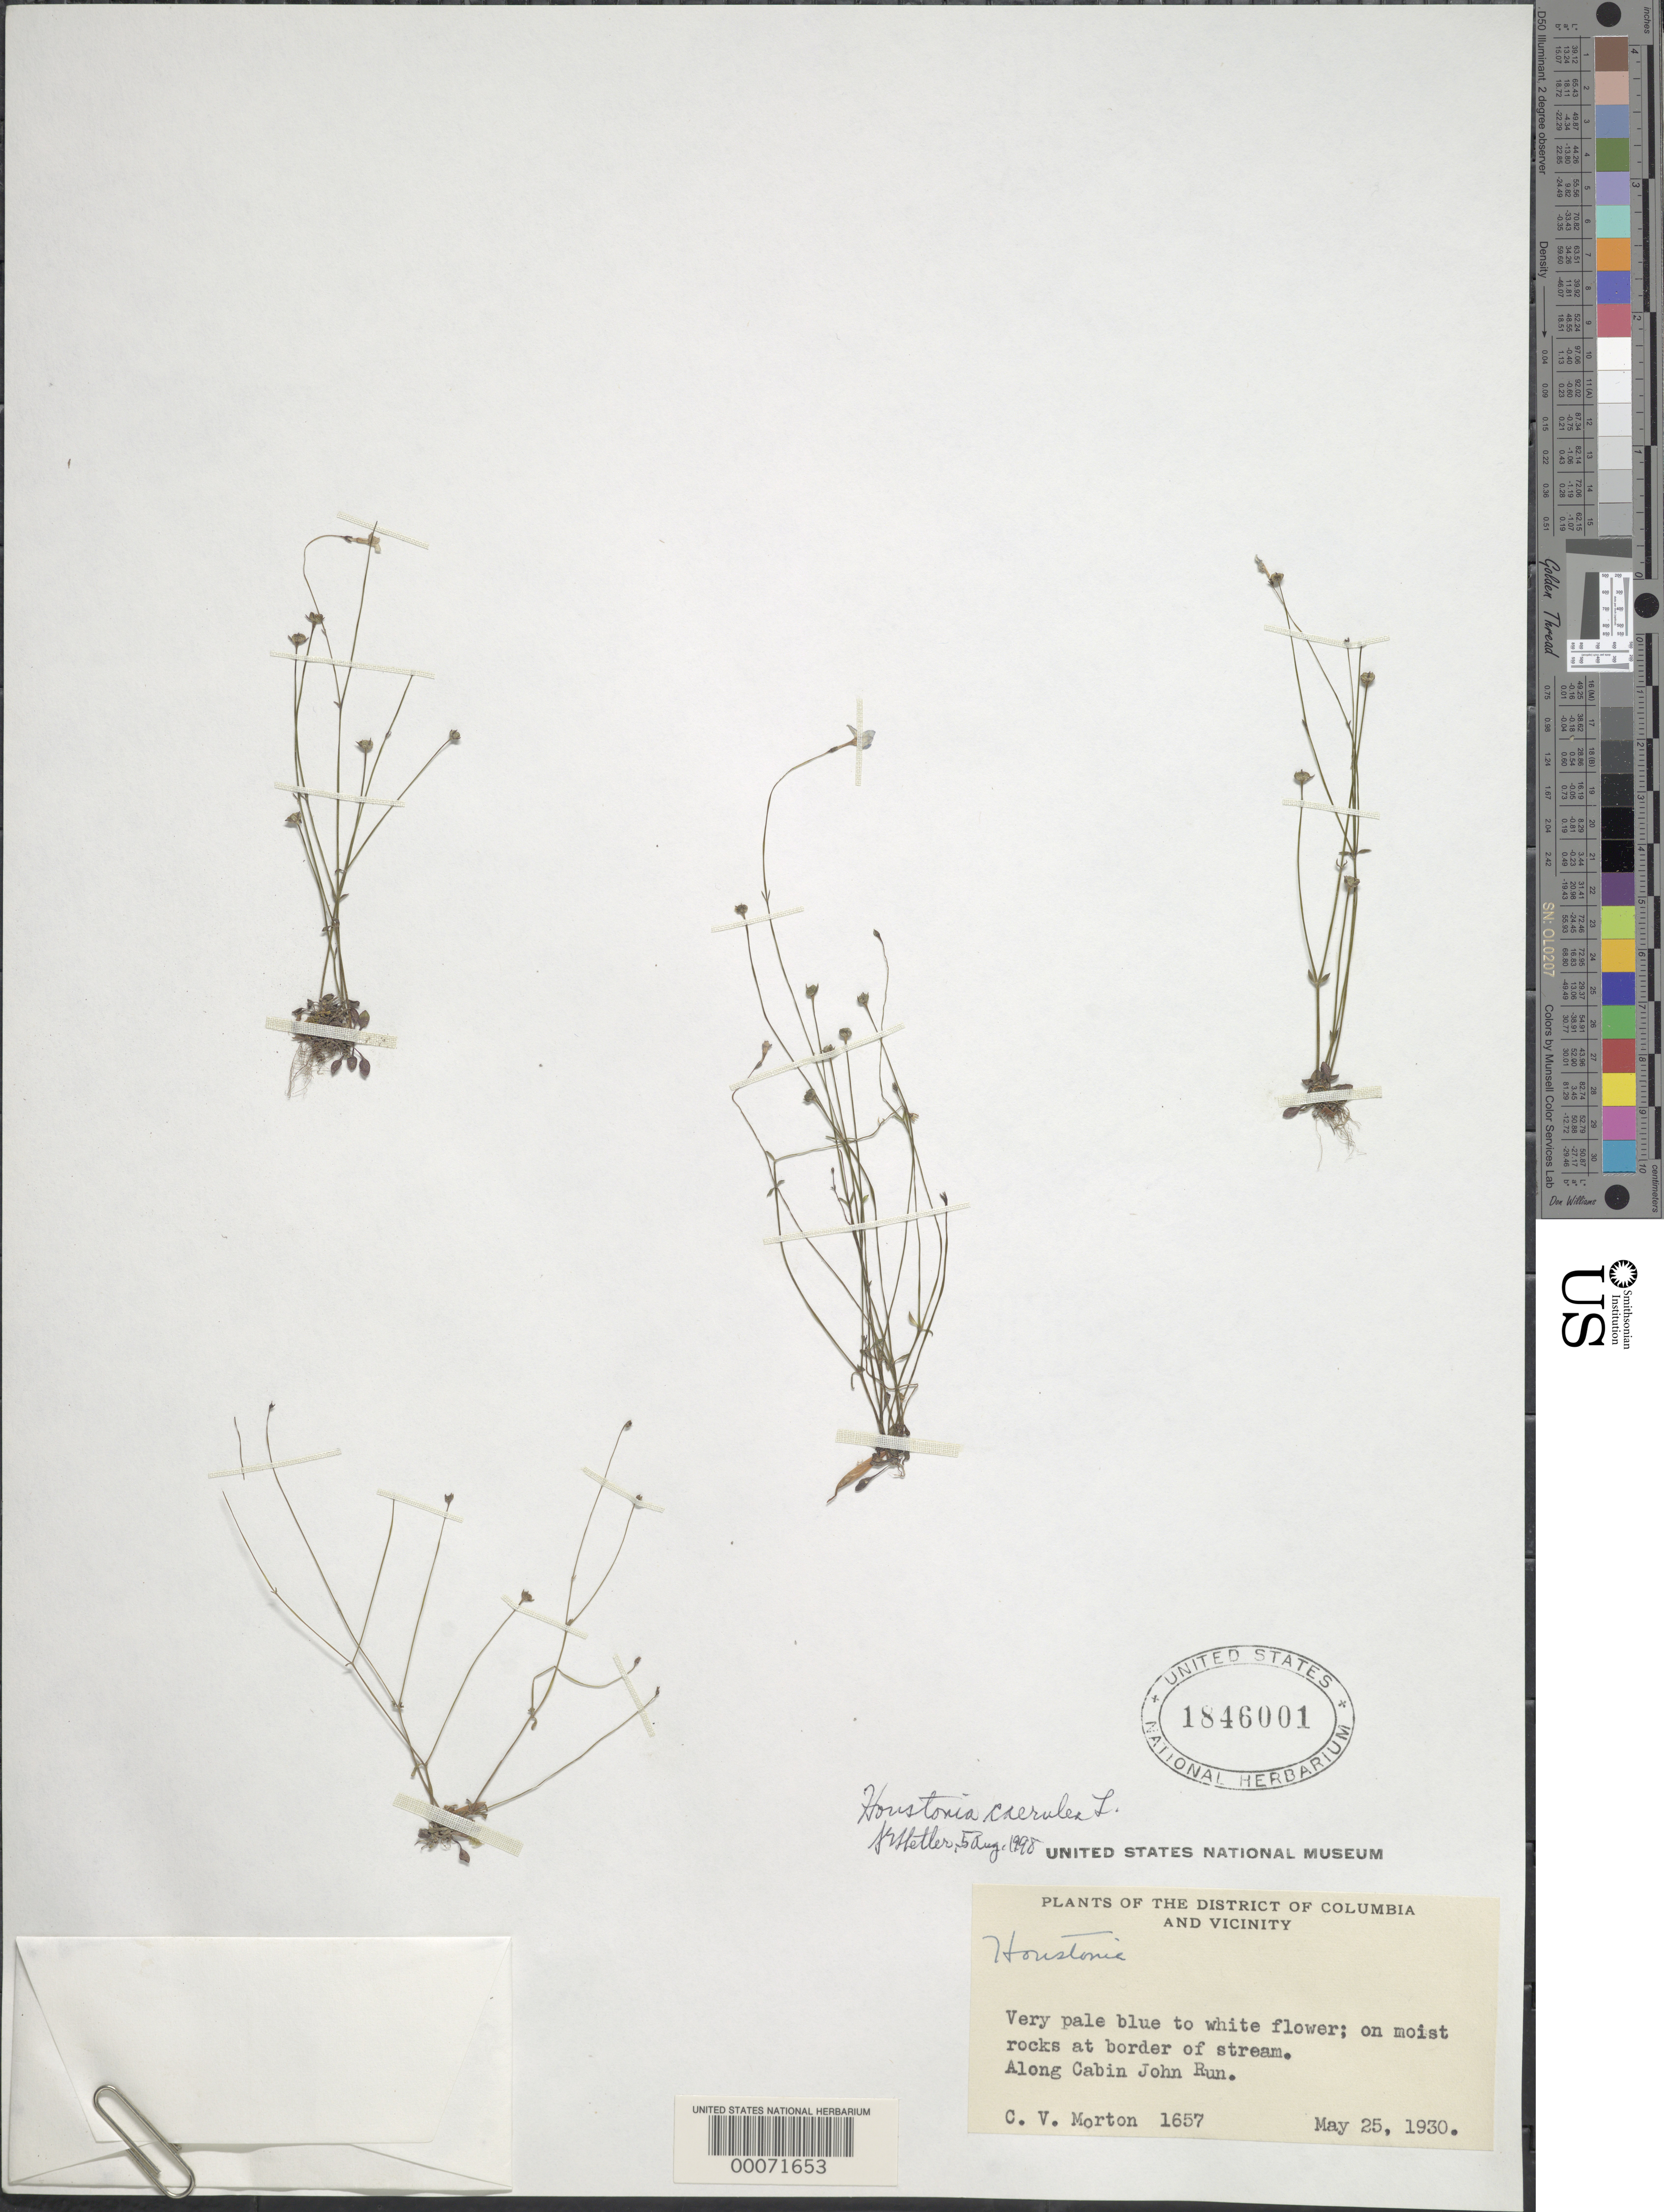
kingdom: Plantae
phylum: Tracheophyta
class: Magnoliopsida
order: Gentianales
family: Rubiaceae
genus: Houstonia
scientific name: Houstonia caerulea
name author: L.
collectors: C. V. Morton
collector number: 1657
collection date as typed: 25 May 1930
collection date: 1930-05-25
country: United States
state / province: Maryland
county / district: Montgomery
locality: Cabin John Run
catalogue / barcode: US 1846001